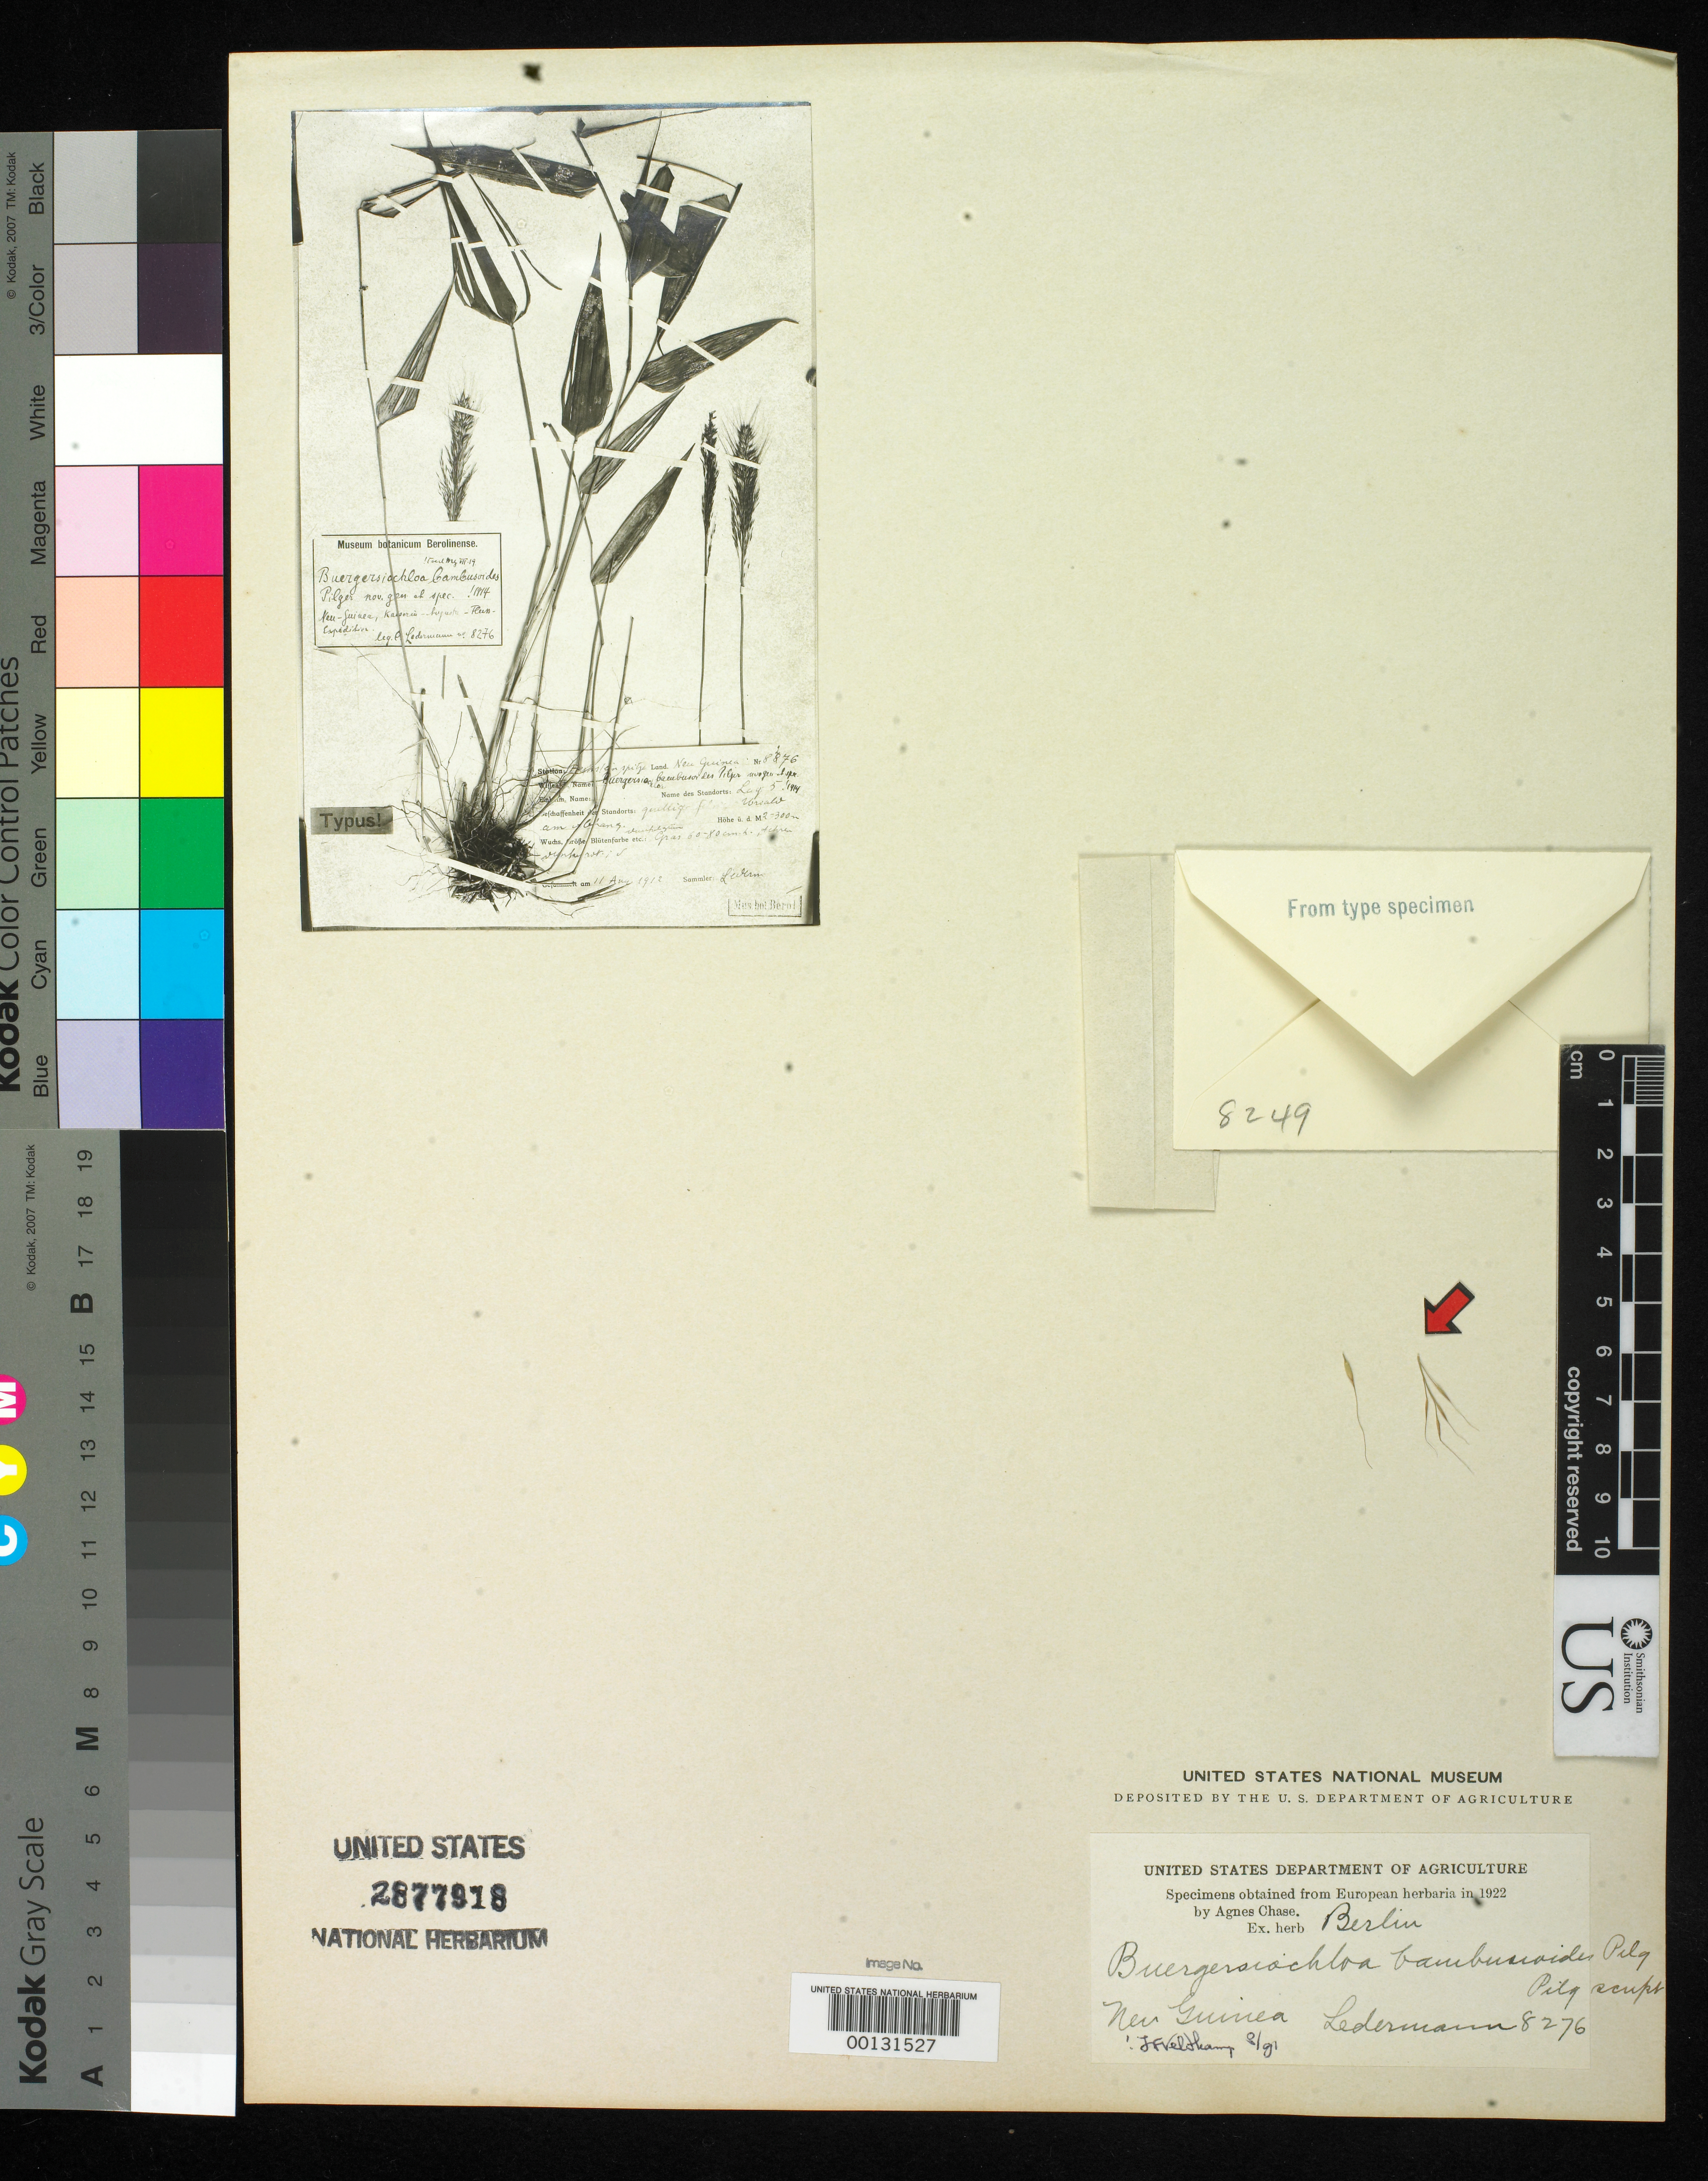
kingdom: Plantae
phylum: Tracheophyta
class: Liliopsida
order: Poales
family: Poaceae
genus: Buergersiochloa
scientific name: Buergersiochloa bambusoides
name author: Pilg.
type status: Type Fragment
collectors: C. Ledermann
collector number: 8276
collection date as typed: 11 Aug 1912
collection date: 1912-08-11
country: Papua New Guinea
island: New Guinea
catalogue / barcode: US 2877918